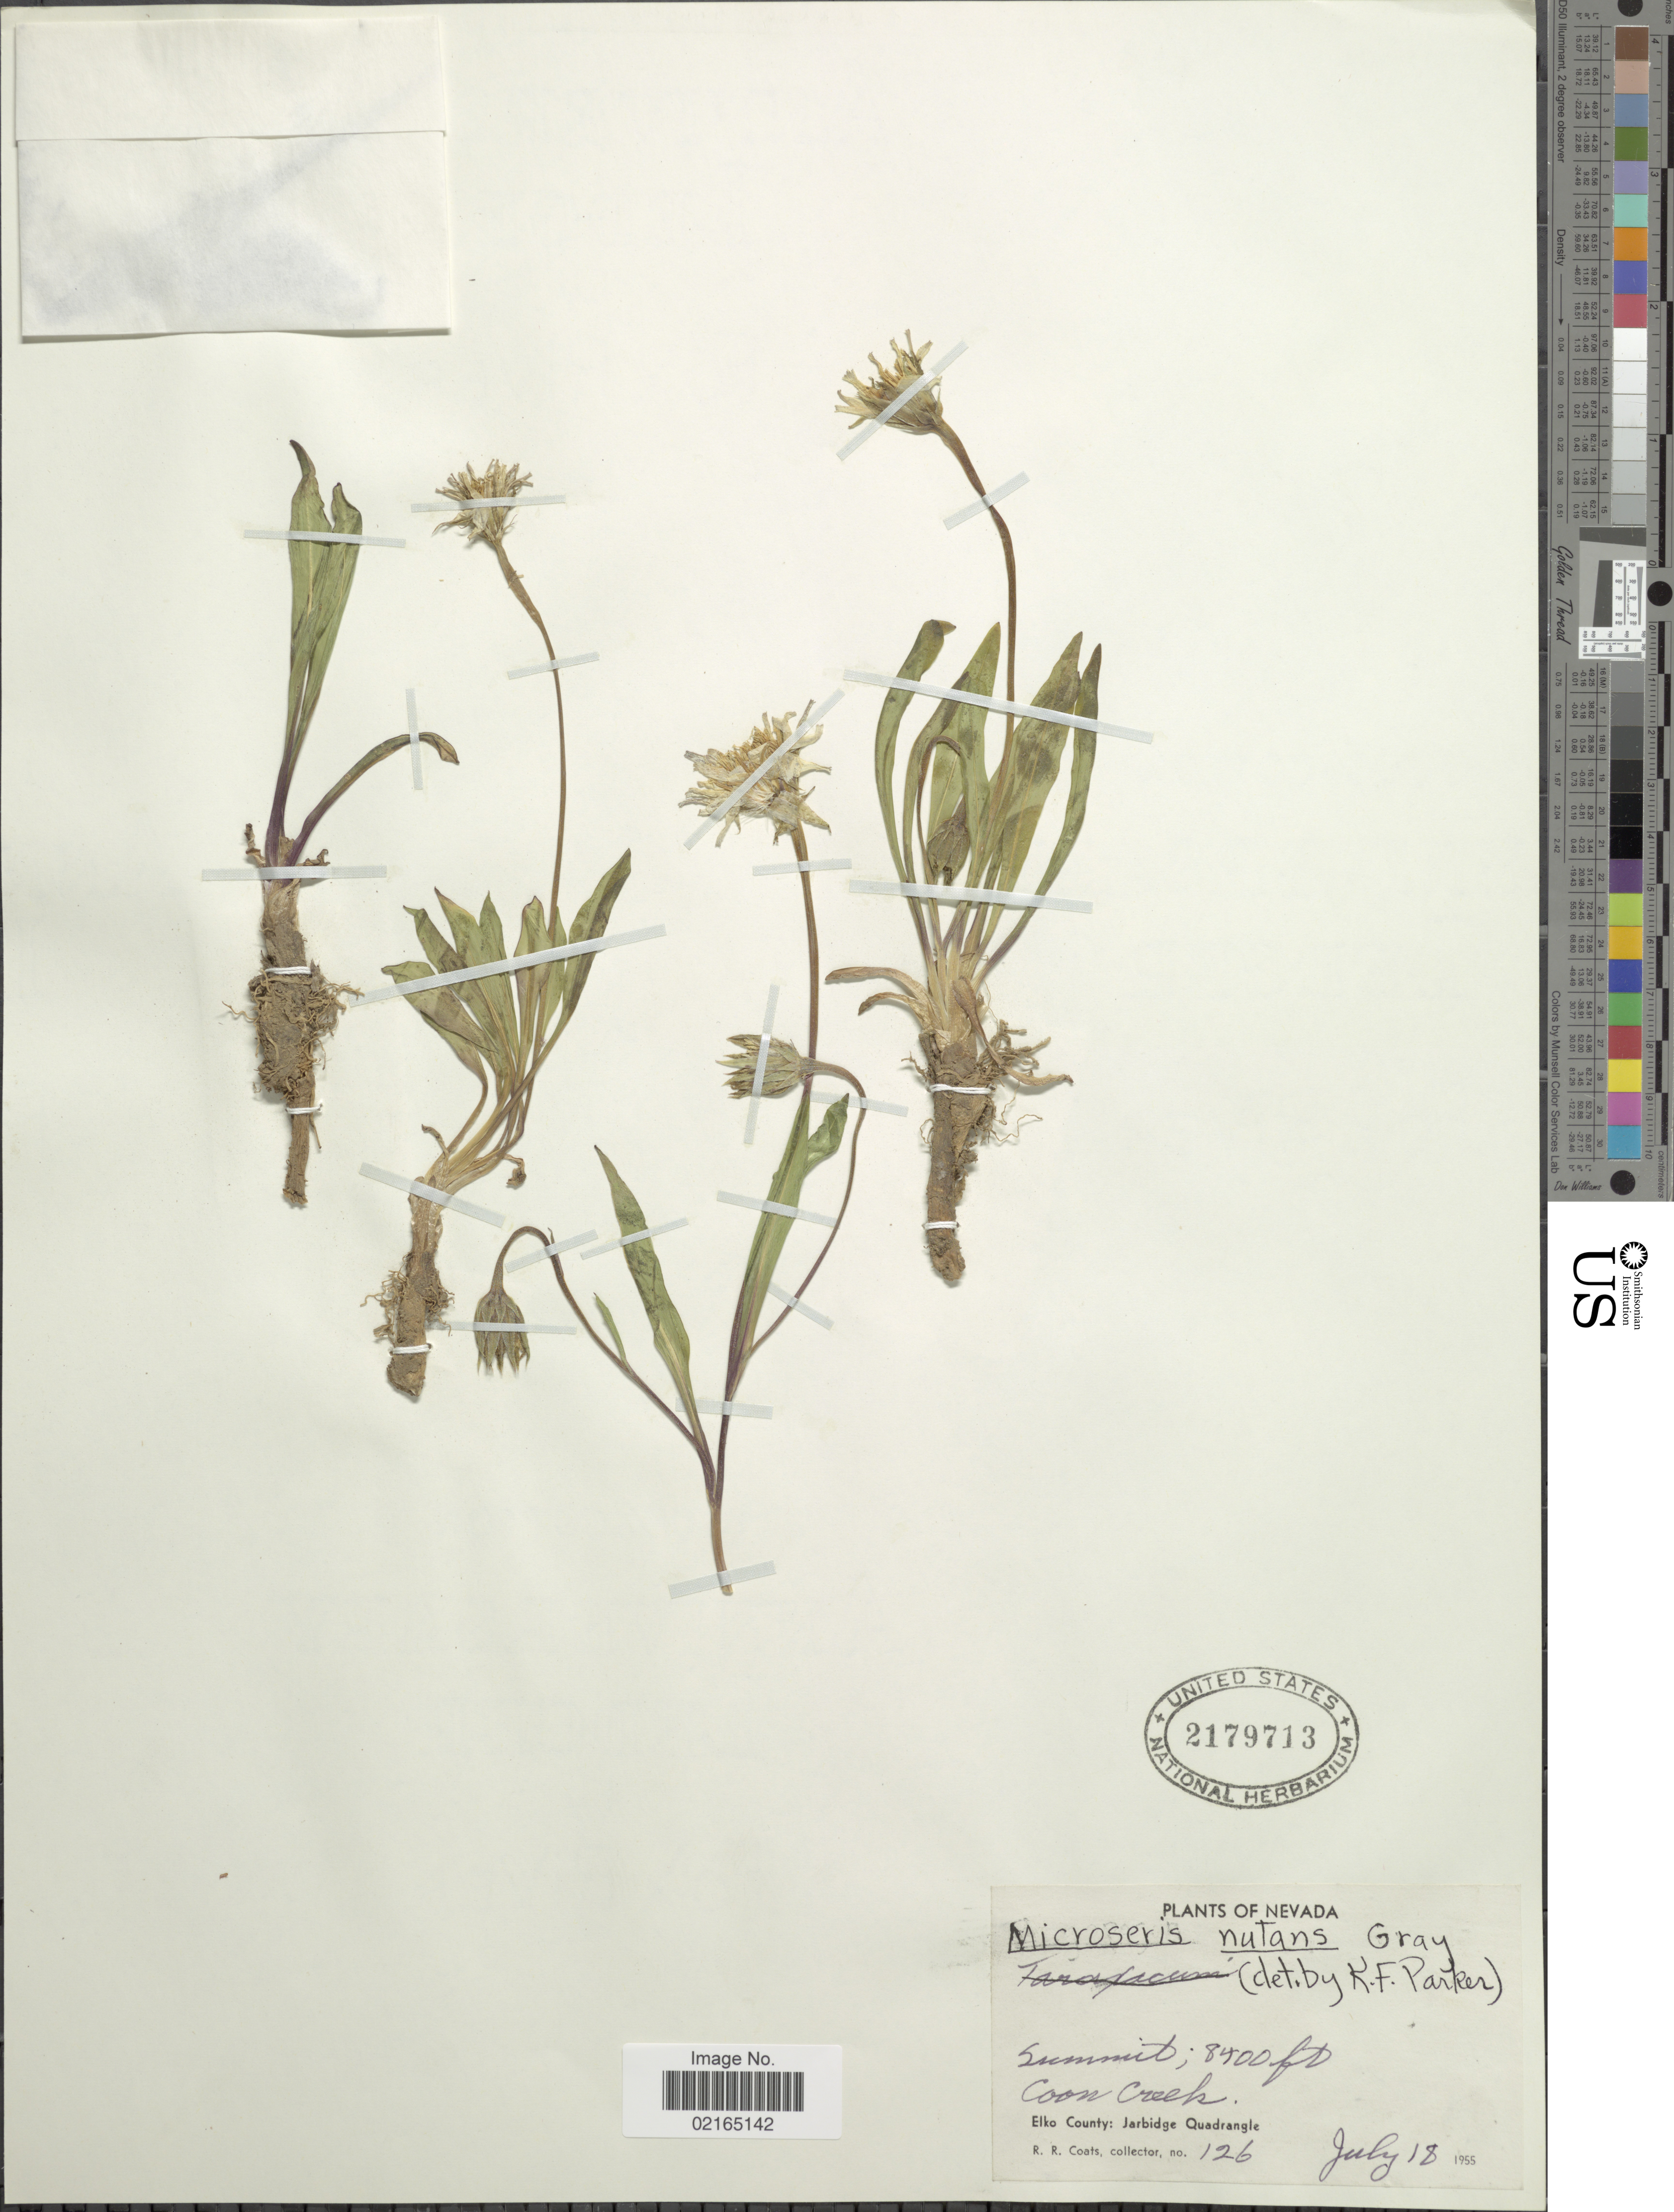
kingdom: Plantae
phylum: Tracheophyta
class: Magnoliopsida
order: Asterales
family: Asteraceae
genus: Microseris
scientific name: Microseris nutans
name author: (Hook.) Sch. Bip.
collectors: R. Coats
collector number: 126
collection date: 1955-07-18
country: United States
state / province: Nevada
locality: Summit, Coon Creek, Elko County: Jarbidge Quadrangle.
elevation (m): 2560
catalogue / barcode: US 2179713